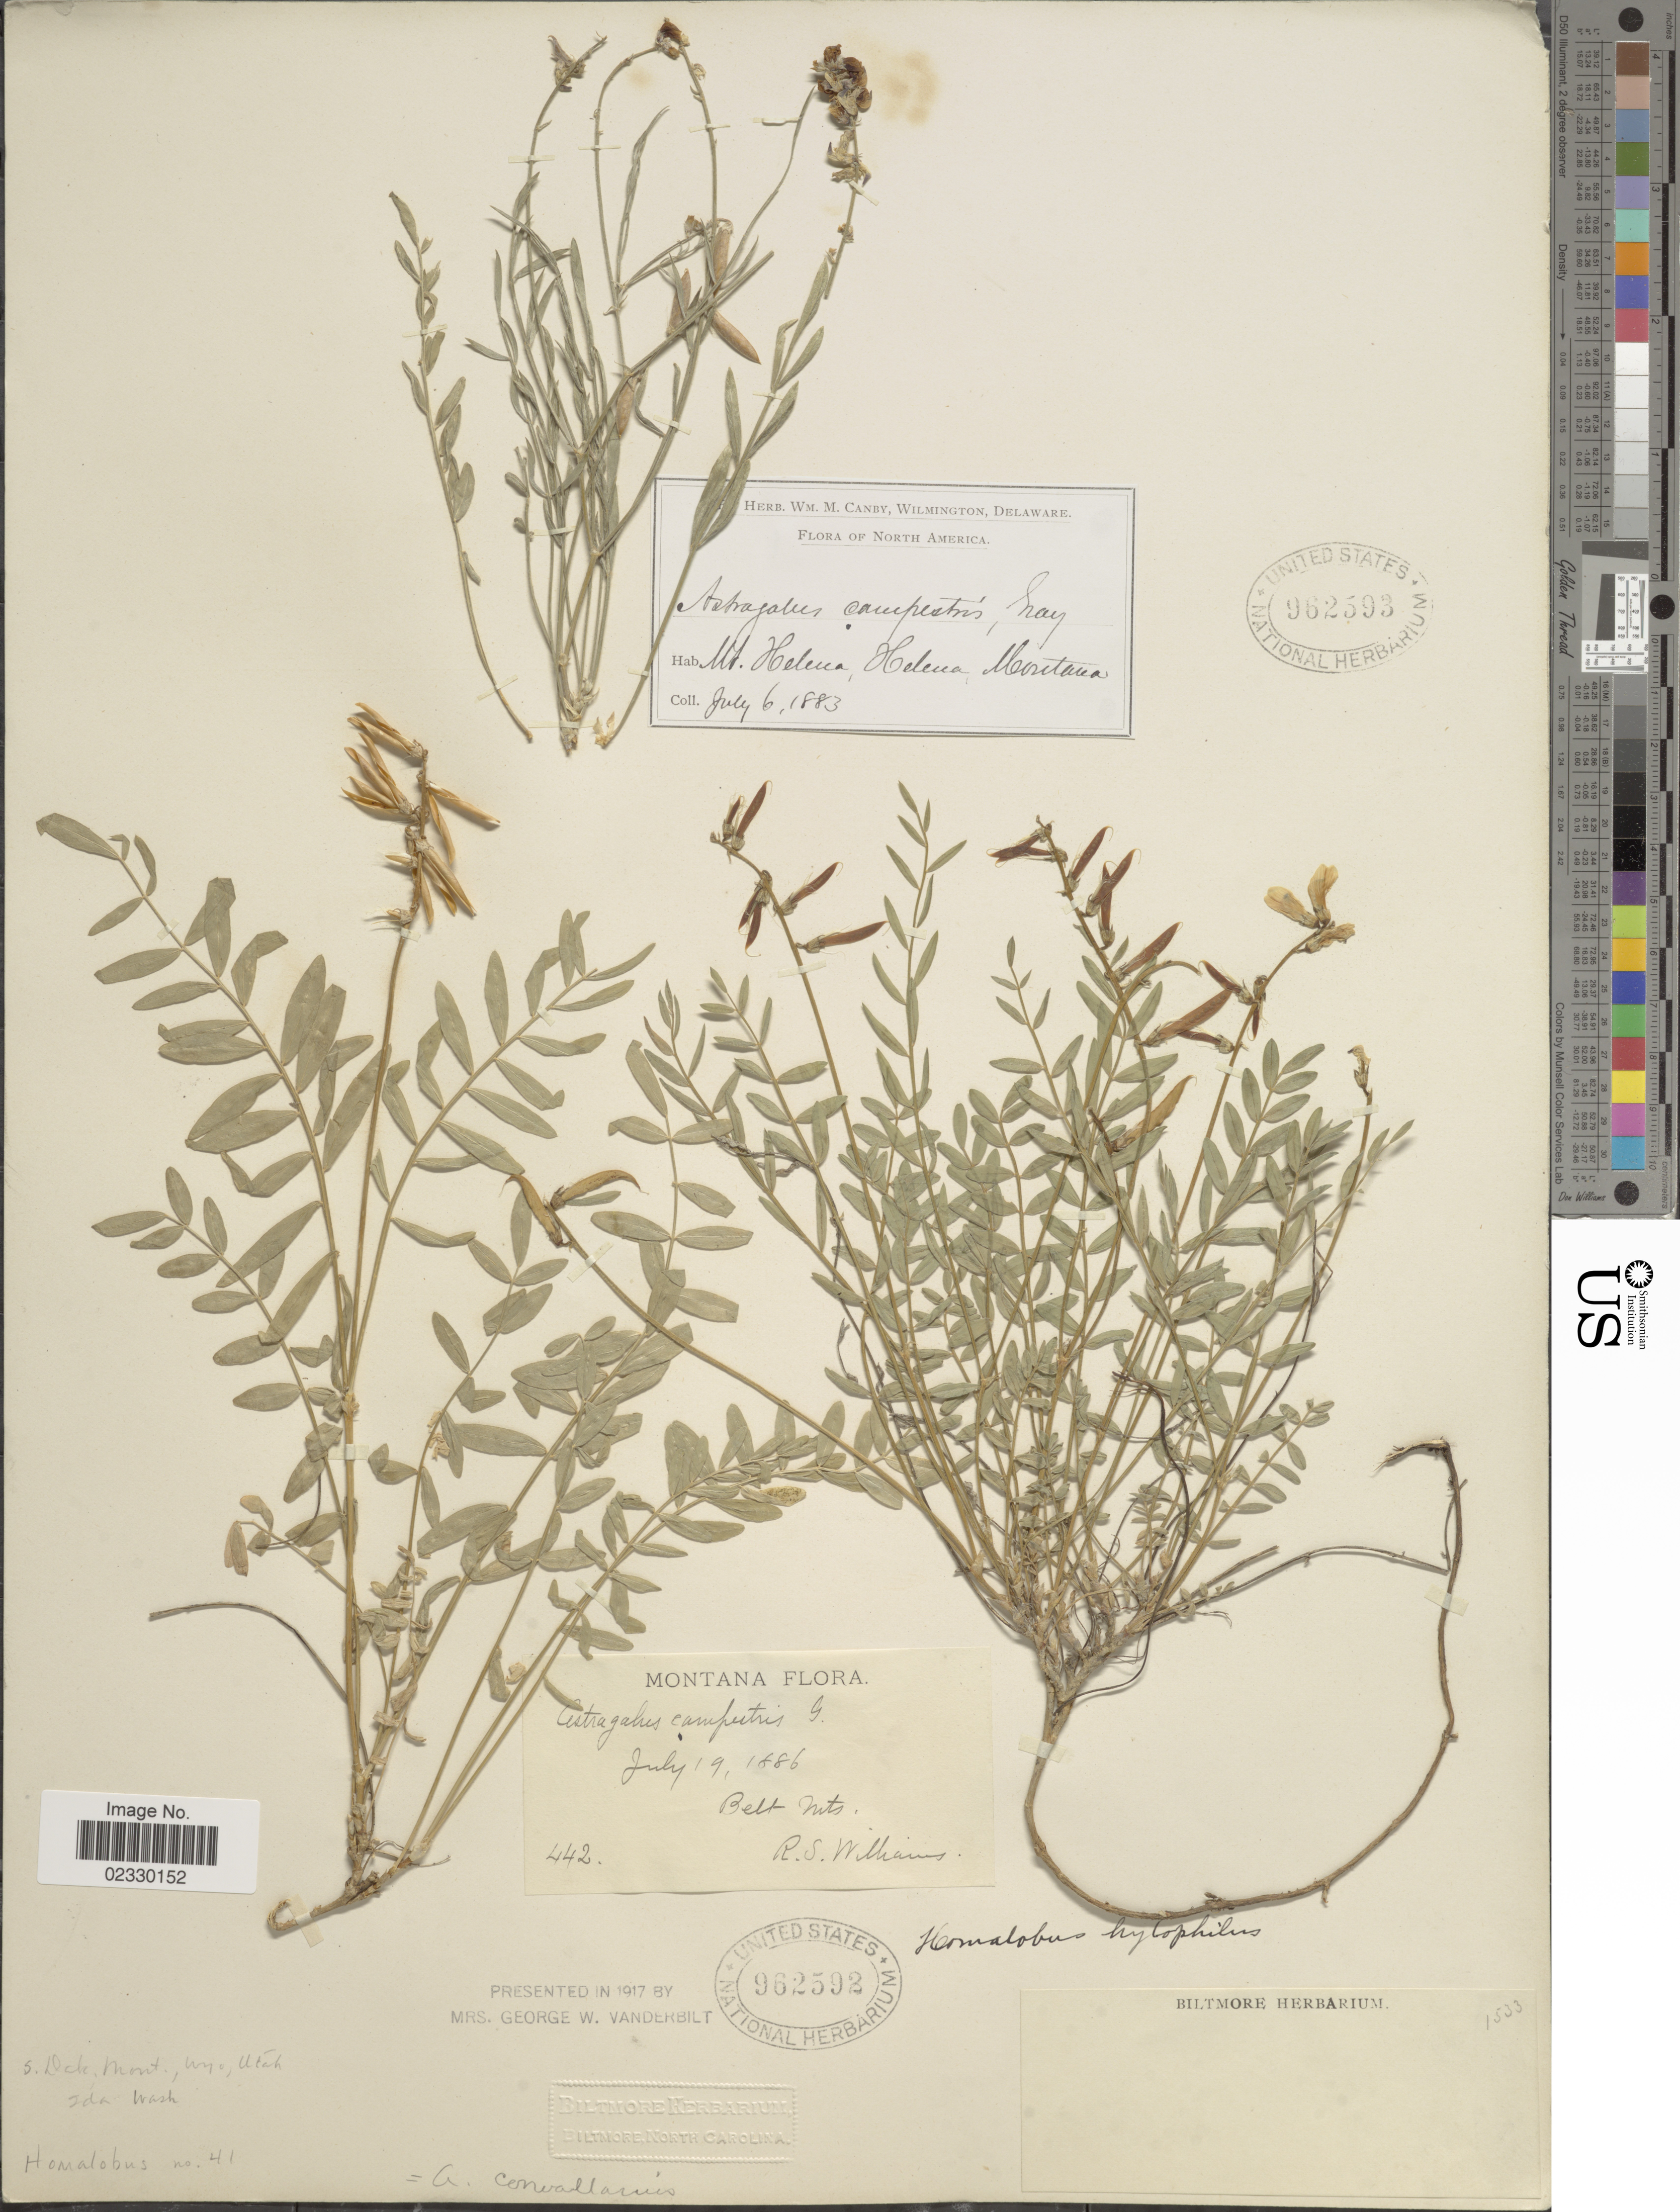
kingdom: Plantae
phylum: Tracheophyta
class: Magnoliopsida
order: Fabales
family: Fabaceae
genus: Astragalus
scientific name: Astragalus convallarius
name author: Greene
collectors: ex herb. W.M. Canby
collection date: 1883-07-06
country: United States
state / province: Montana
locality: Mt Helena, Helena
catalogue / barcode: US 962593-2